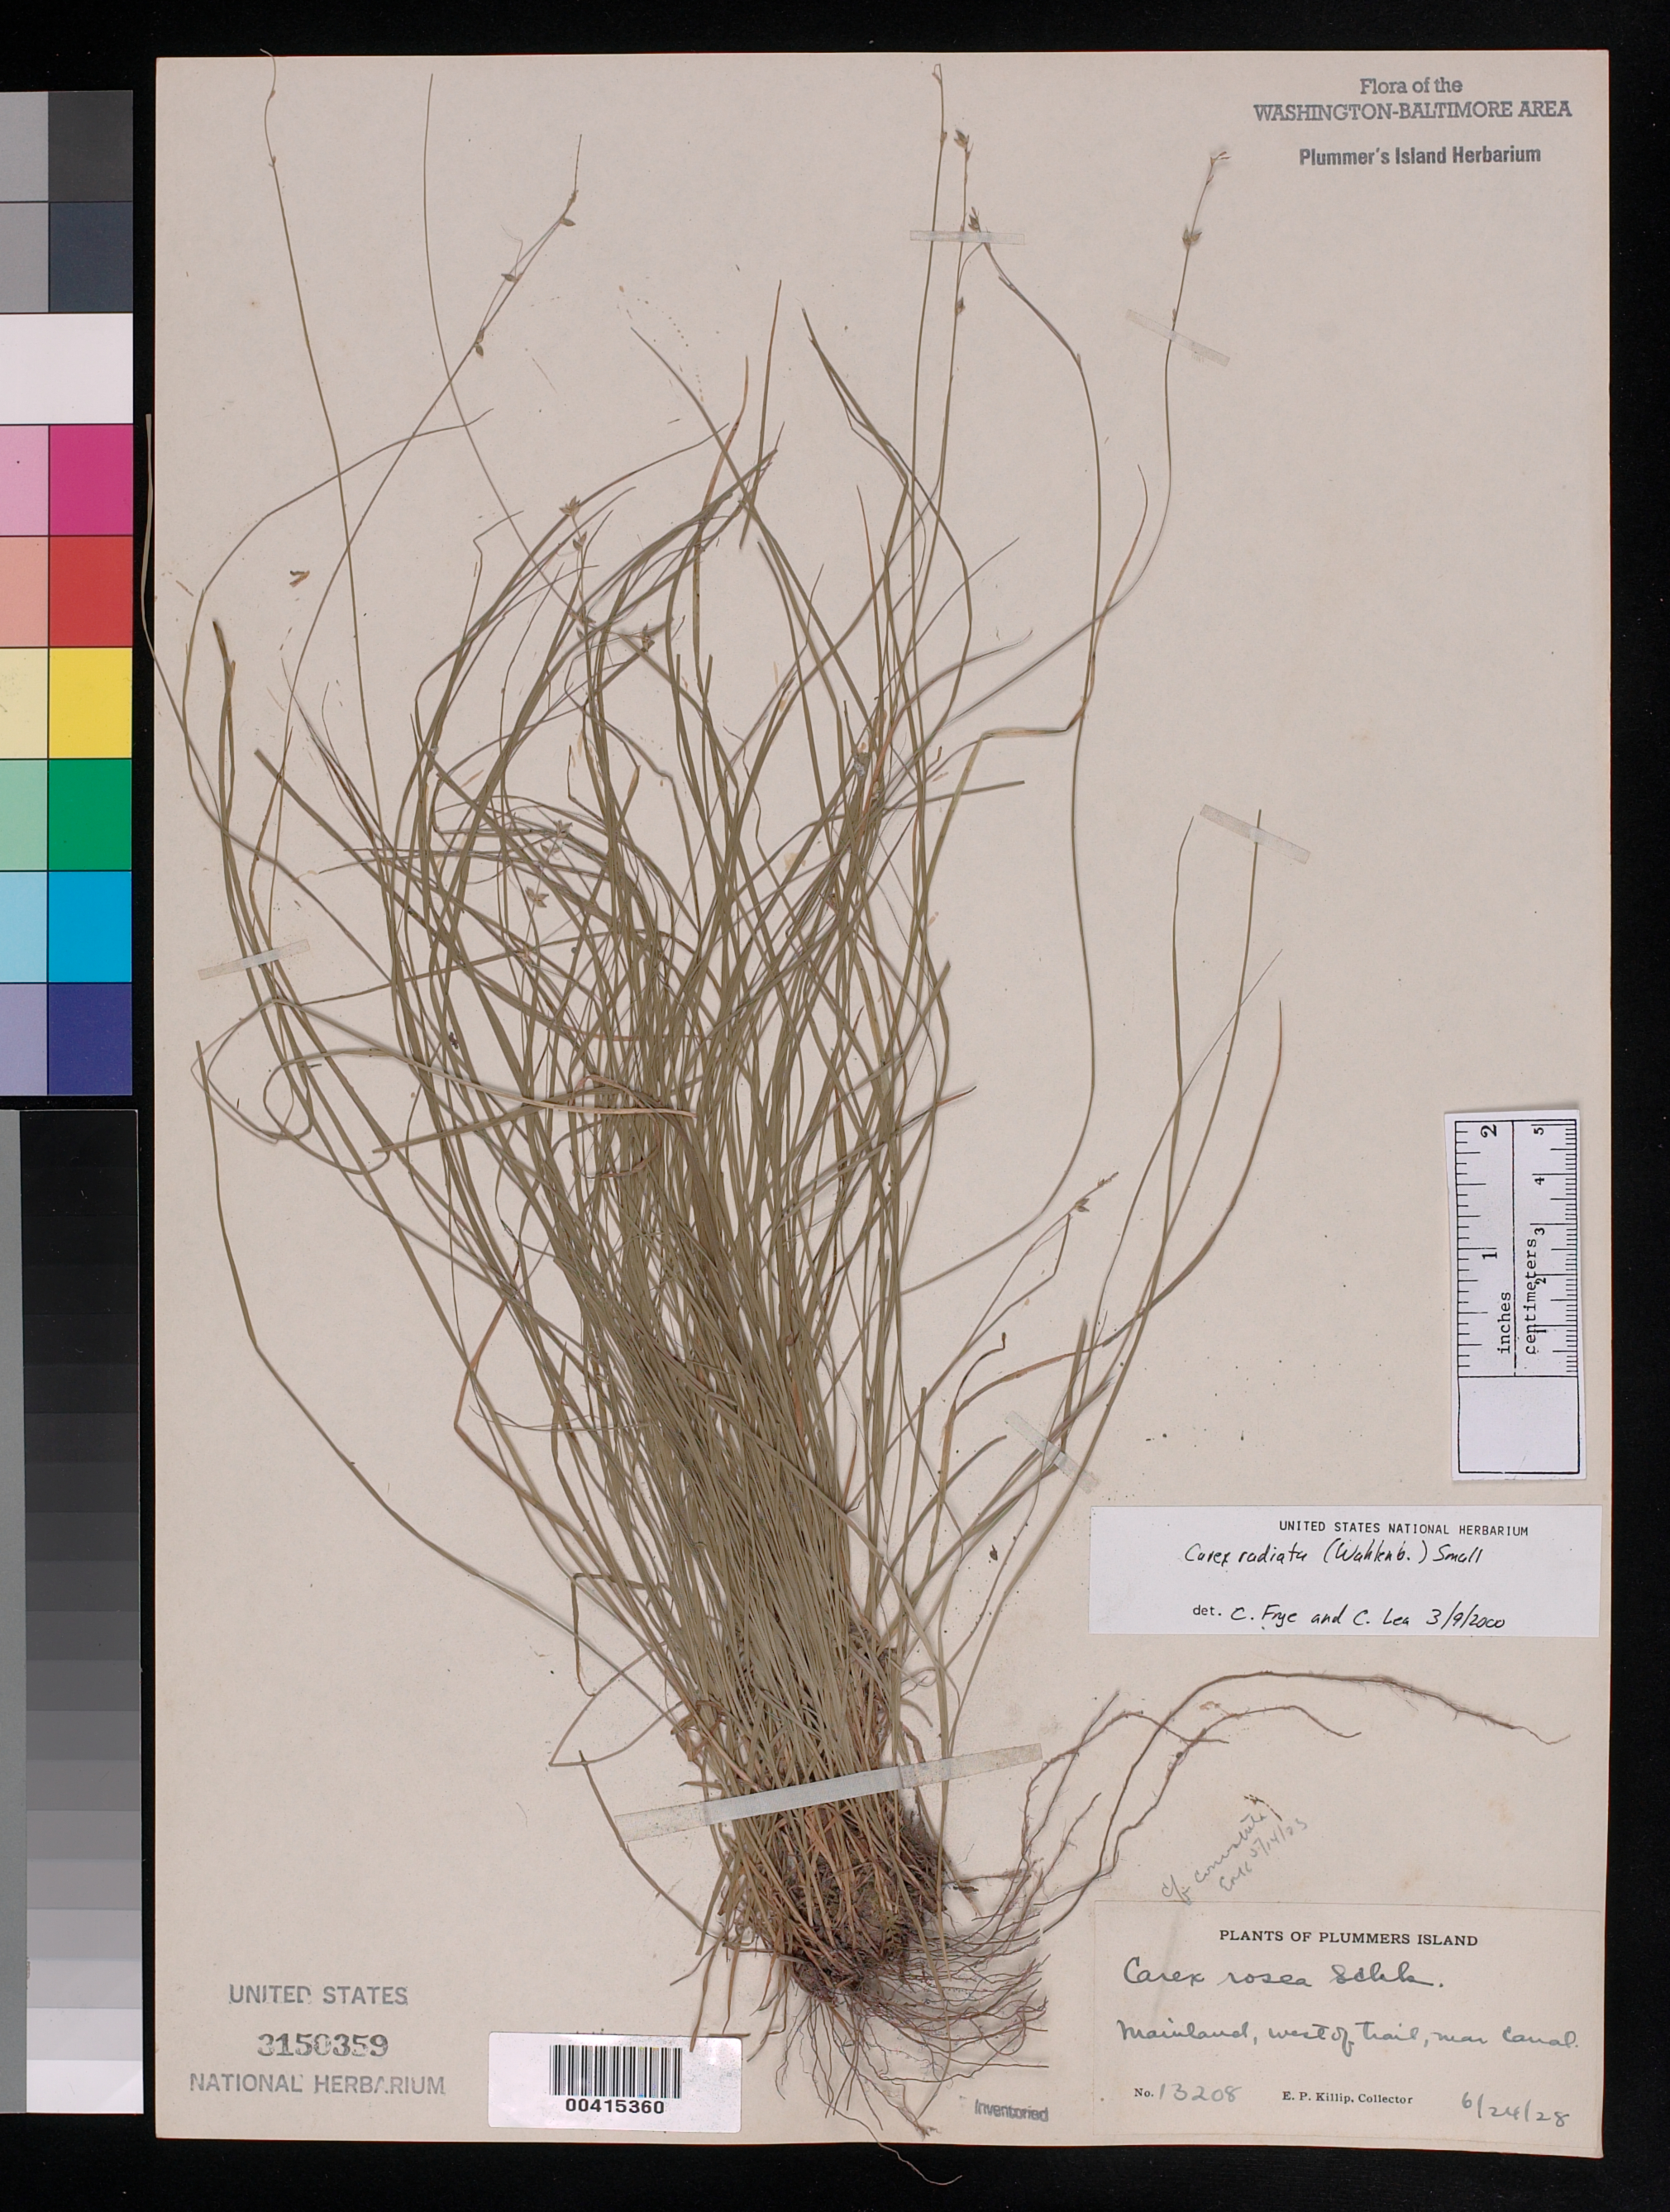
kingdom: Plantae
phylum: Tracheophyta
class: Liliopsida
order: Poales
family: Cyperaceae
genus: Carex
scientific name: Carex radiata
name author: (Wahlenb.) Small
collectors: E. P. Killip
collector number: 13208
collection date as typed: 24 Jun 1928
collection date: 1928-06-24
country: United States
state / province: Maryland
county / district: Montgomery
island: Plummers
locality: Plummer's Island; west of trail, near Canal Plummers Island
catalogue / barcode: US 3150359